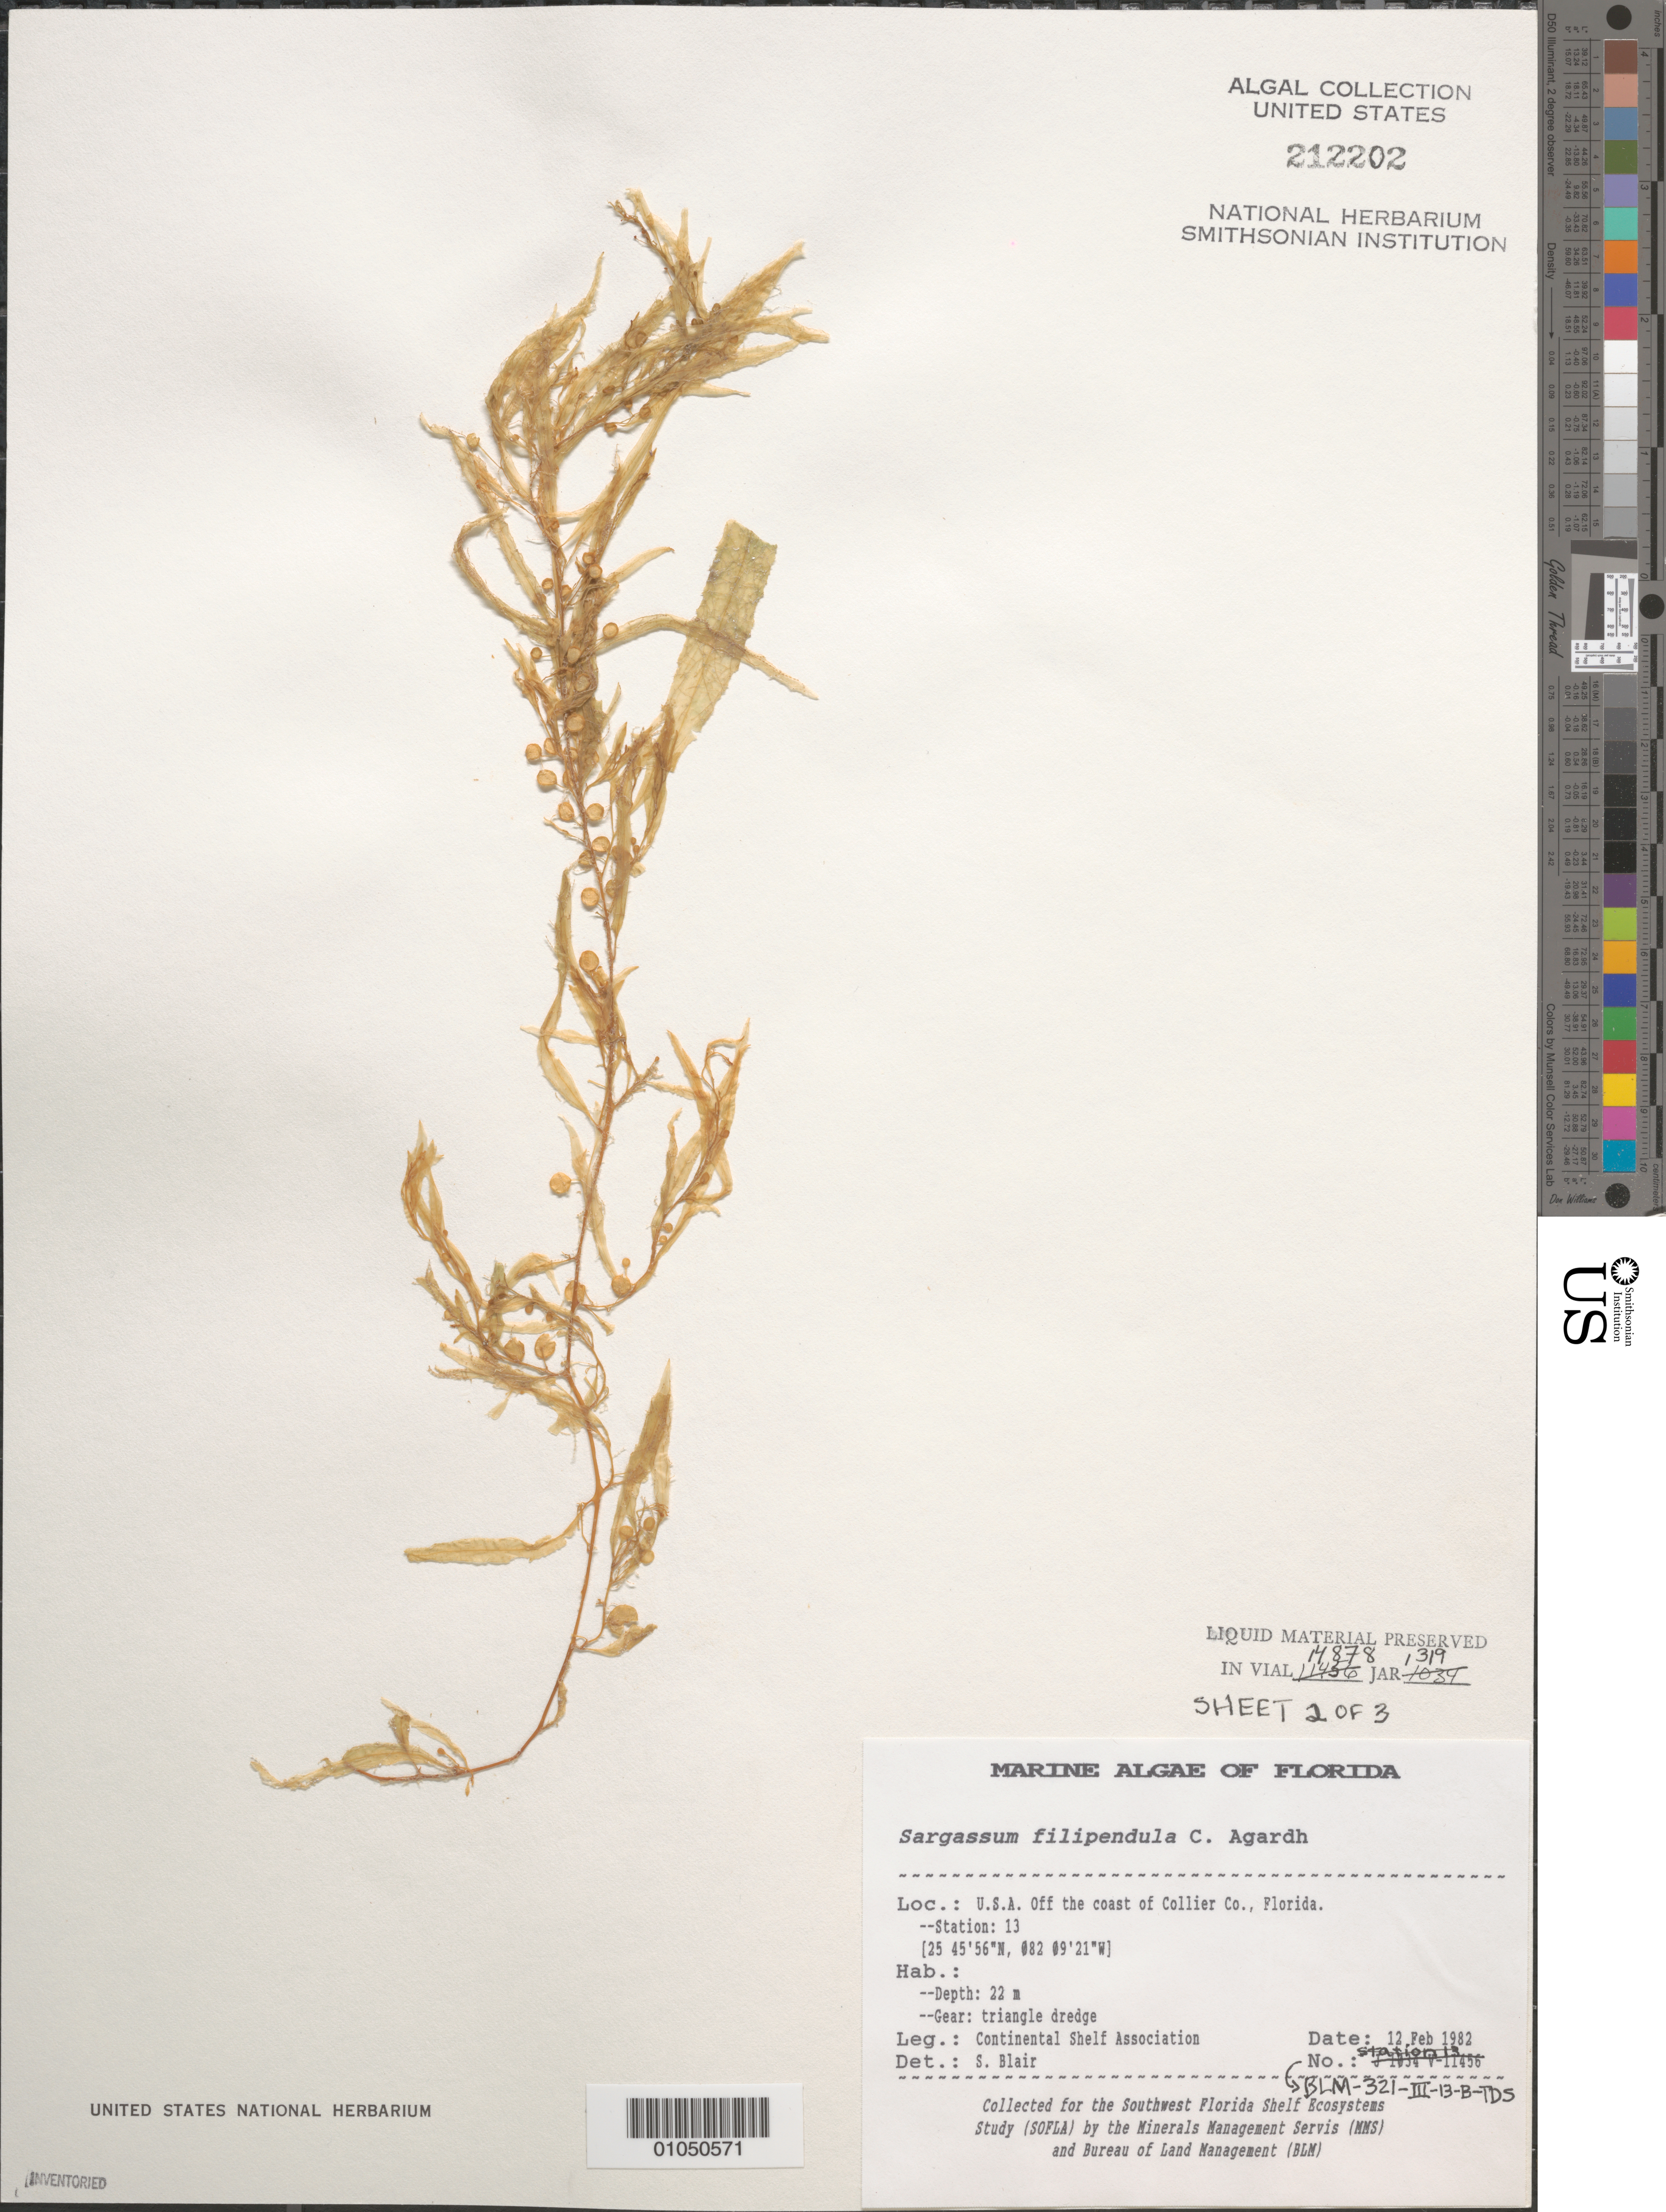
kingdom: Chromista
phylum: Ochrophyta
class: Phaeophyceae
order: Fucales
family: Sargassaceae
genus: Sargassum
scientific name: Sargassum filipendula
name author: C. Agardh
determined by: Blair, S. M.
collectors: Continental Shelf Associates Inc.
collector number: BLM-321-III-13-B-TDS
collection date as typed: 12 Feb 1982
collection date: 1982-02-12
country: United States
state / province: Florida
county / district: Collier County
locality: Gulf of Mexico, off the coast of Collier County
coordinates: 25 45'56"N, 82 09'21"W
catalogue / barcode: US 212202